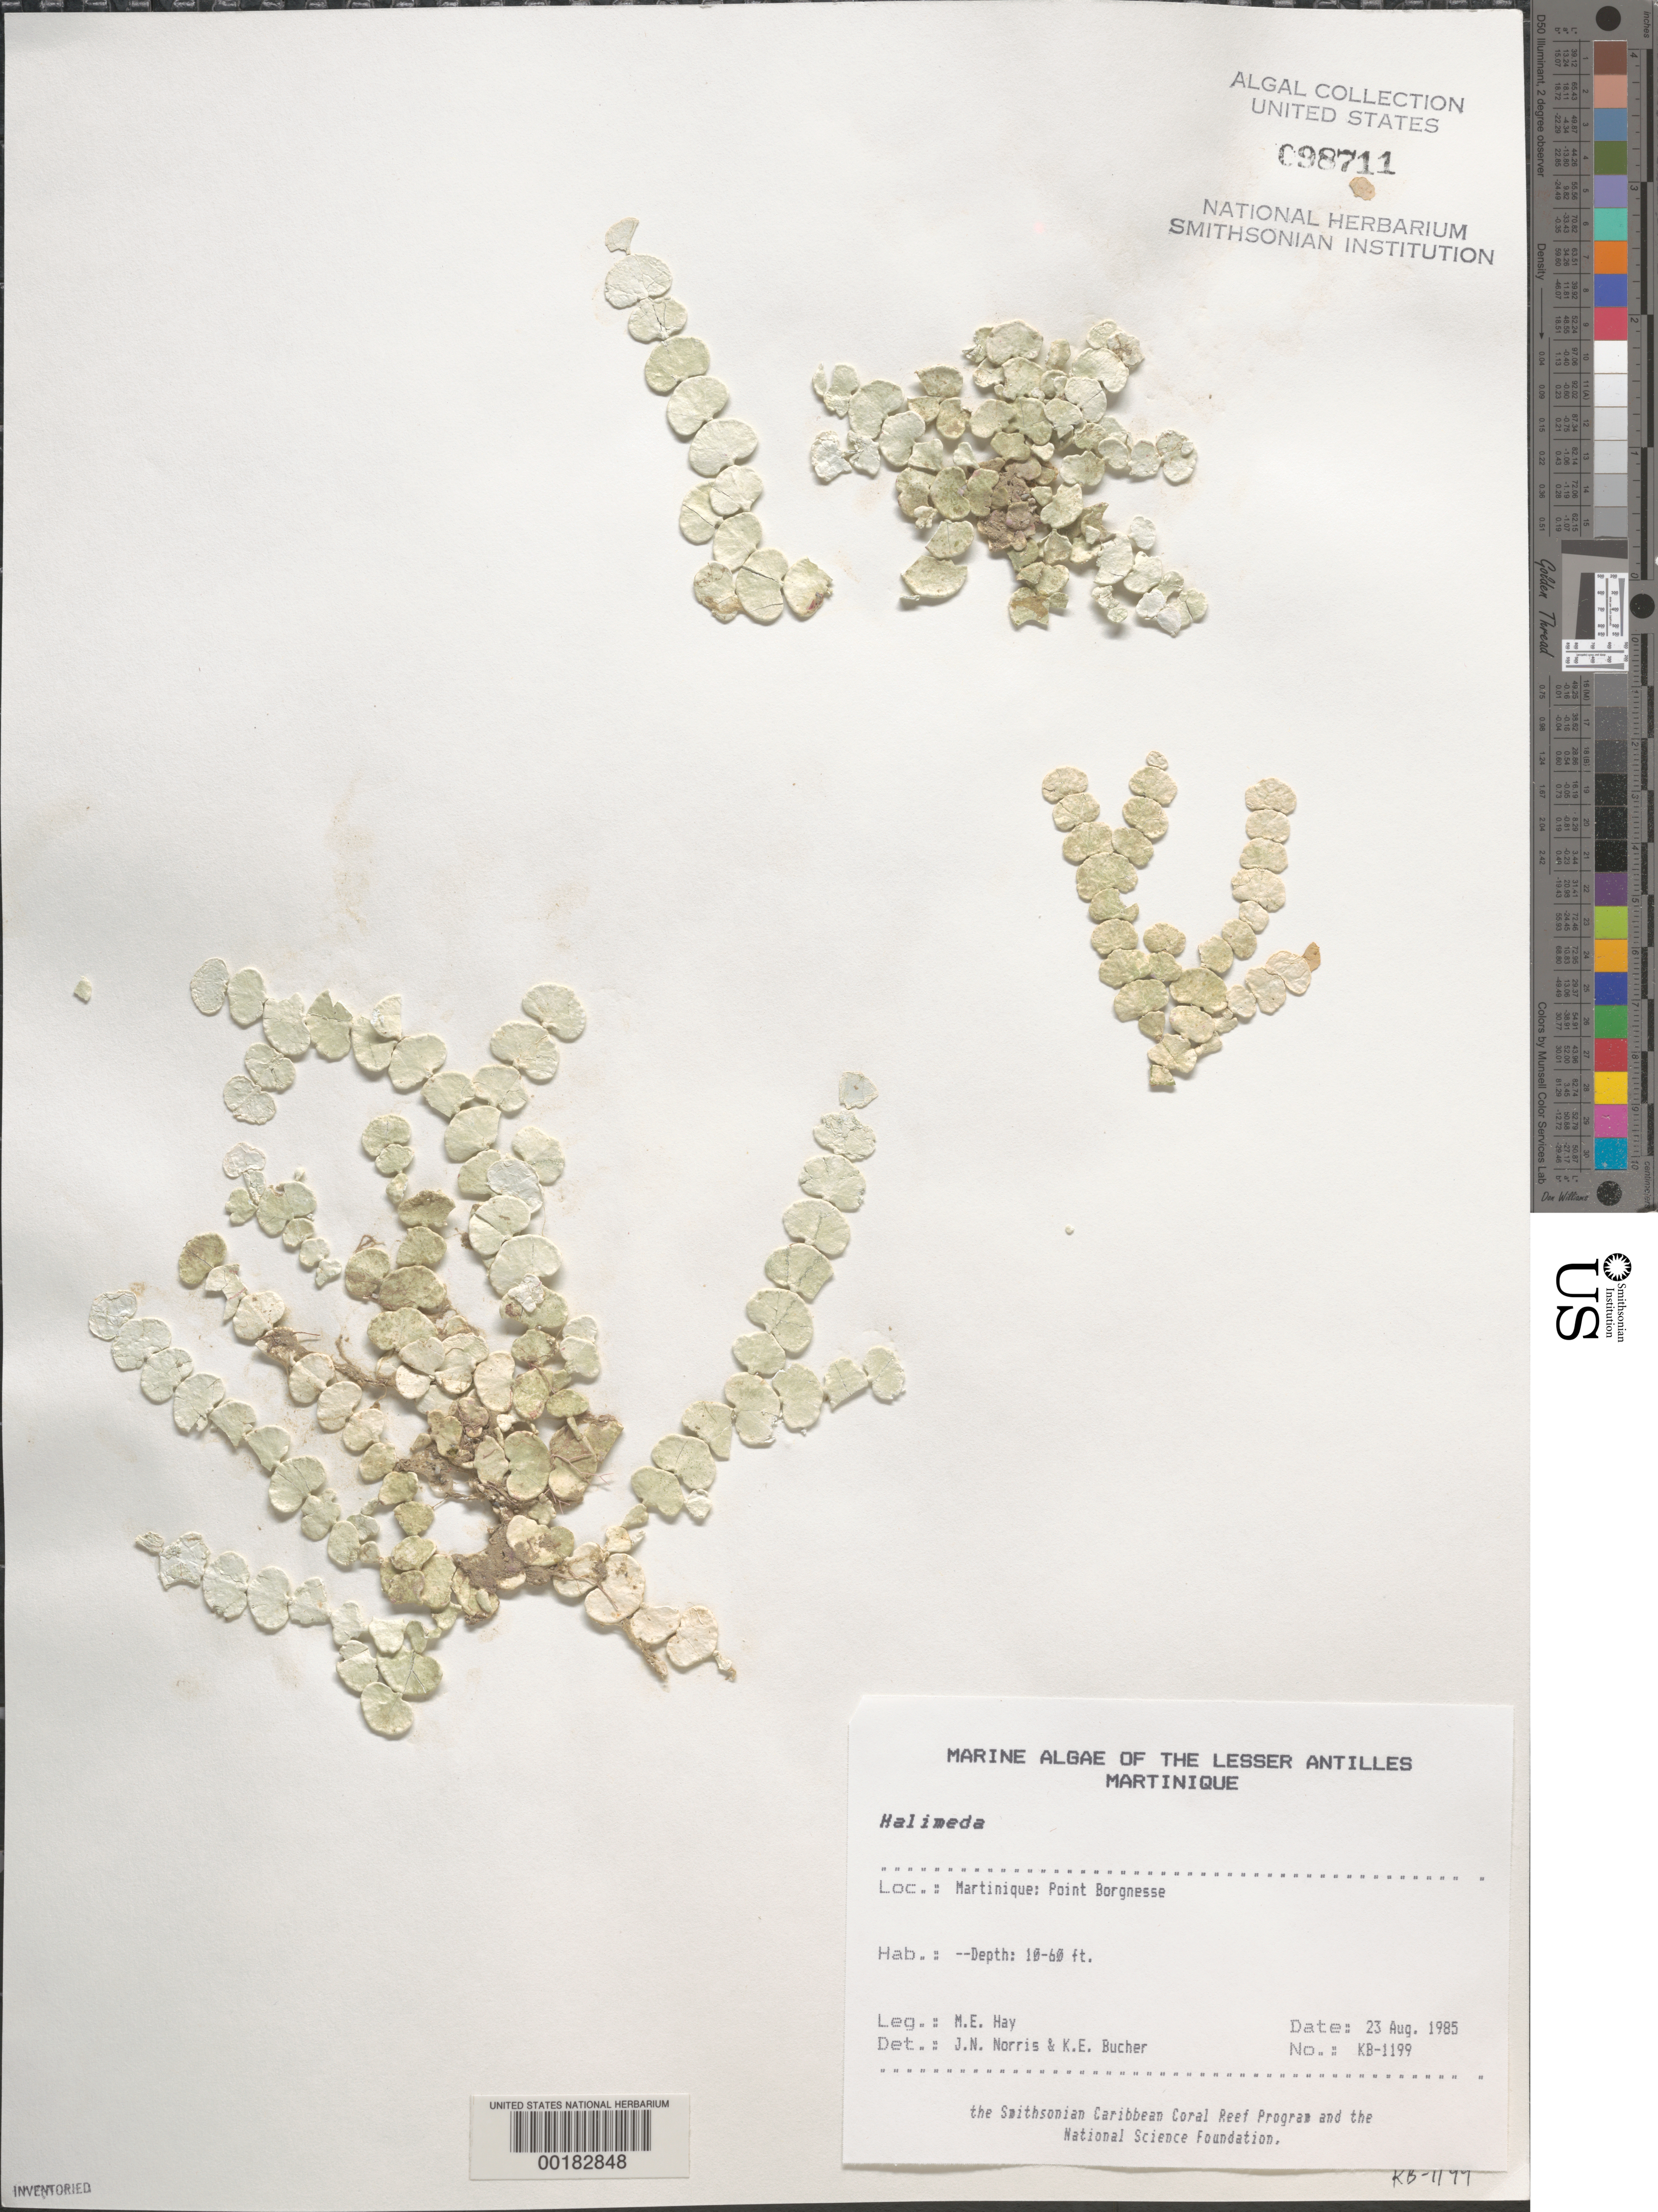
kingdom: Plantae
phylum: Chlorophyta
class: Ulvophyceae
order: Bryopsidales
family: Halimedaceae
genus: Halimeda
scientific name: Halimeda sp.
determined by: Norris, J. N.; Bucher, K. E.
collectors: M. E. Hay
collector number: KB-1199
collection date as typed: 23 Aug 1985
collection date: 1985-08-23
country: Martinique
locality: Pointe Borgnesse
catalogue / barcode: US 98711